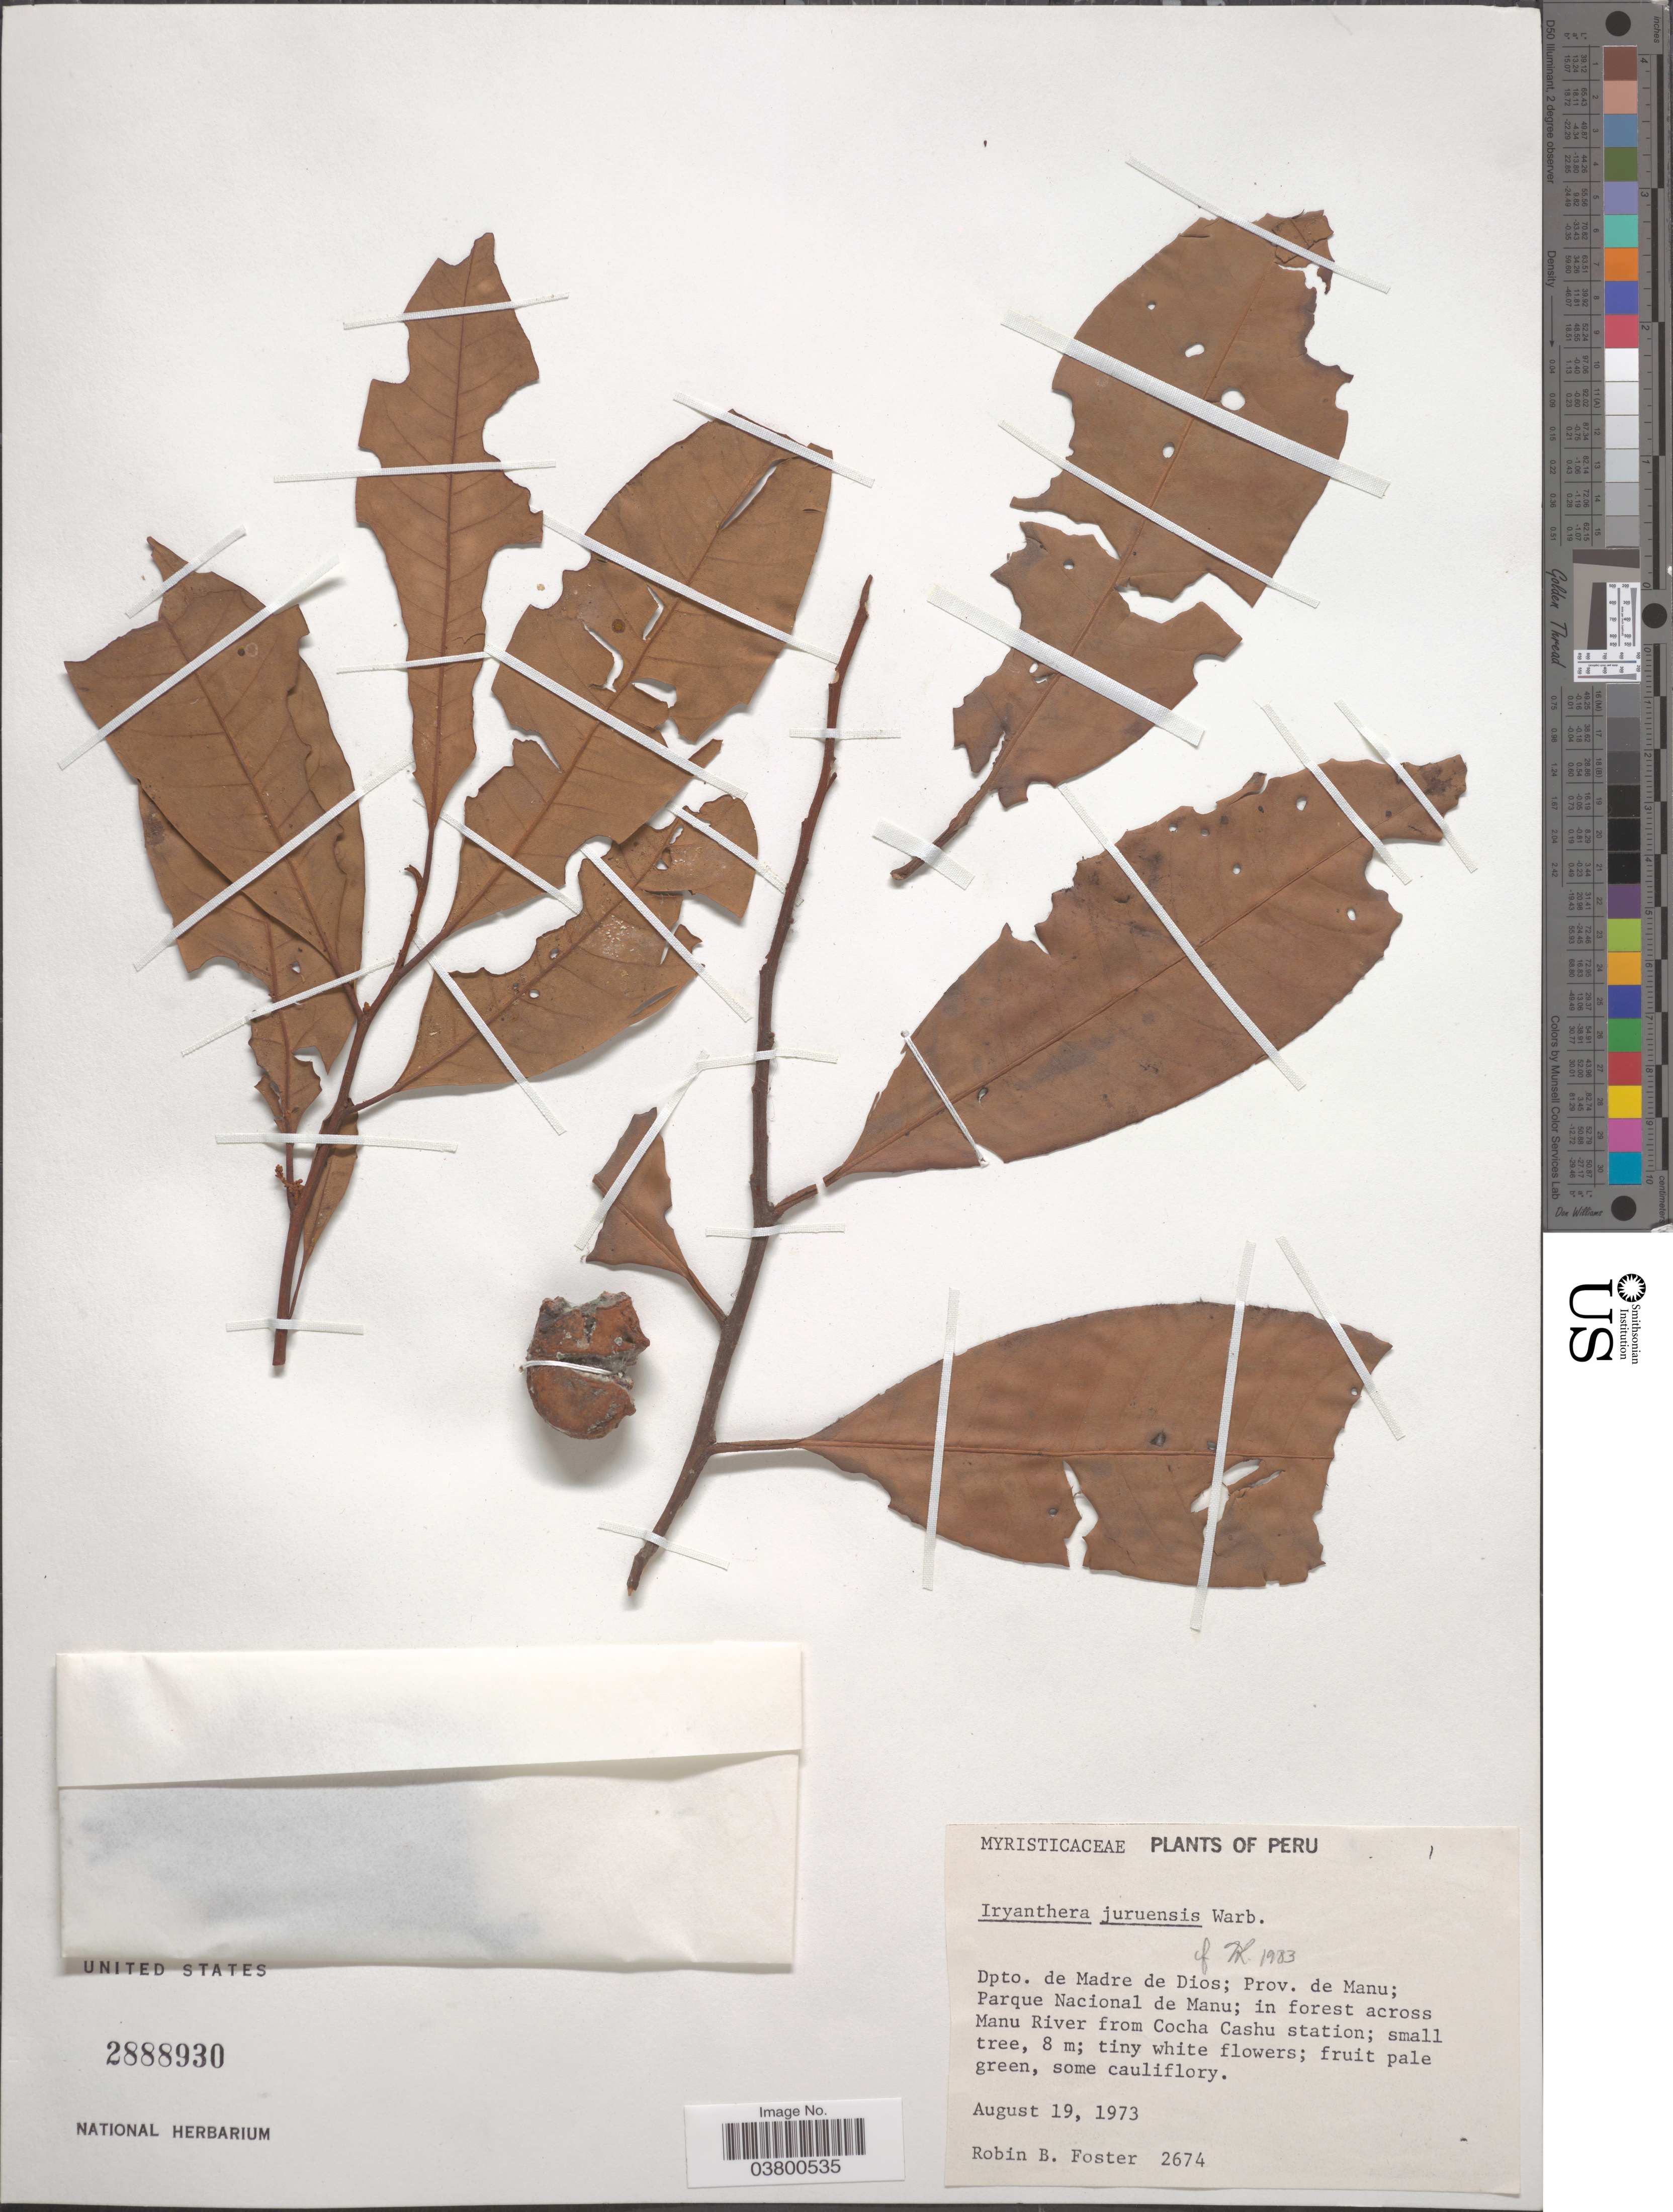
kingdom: Plantae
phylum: Tracheophyta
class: Magnoliopsida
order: Magnoliales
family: Myristicaceae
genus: Iryanthera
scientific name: Iryanthera juruensis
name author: Warb.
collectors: R. B. Foster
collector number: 2674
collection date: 1973-08-19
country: Peru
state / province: Madre de Dios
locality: Dpto. de Madre de Dios; Prov. de Manu; Parque Nacional de Manu; in forest across Manu River from Cocha Cashu station.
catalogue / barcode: US 2888930